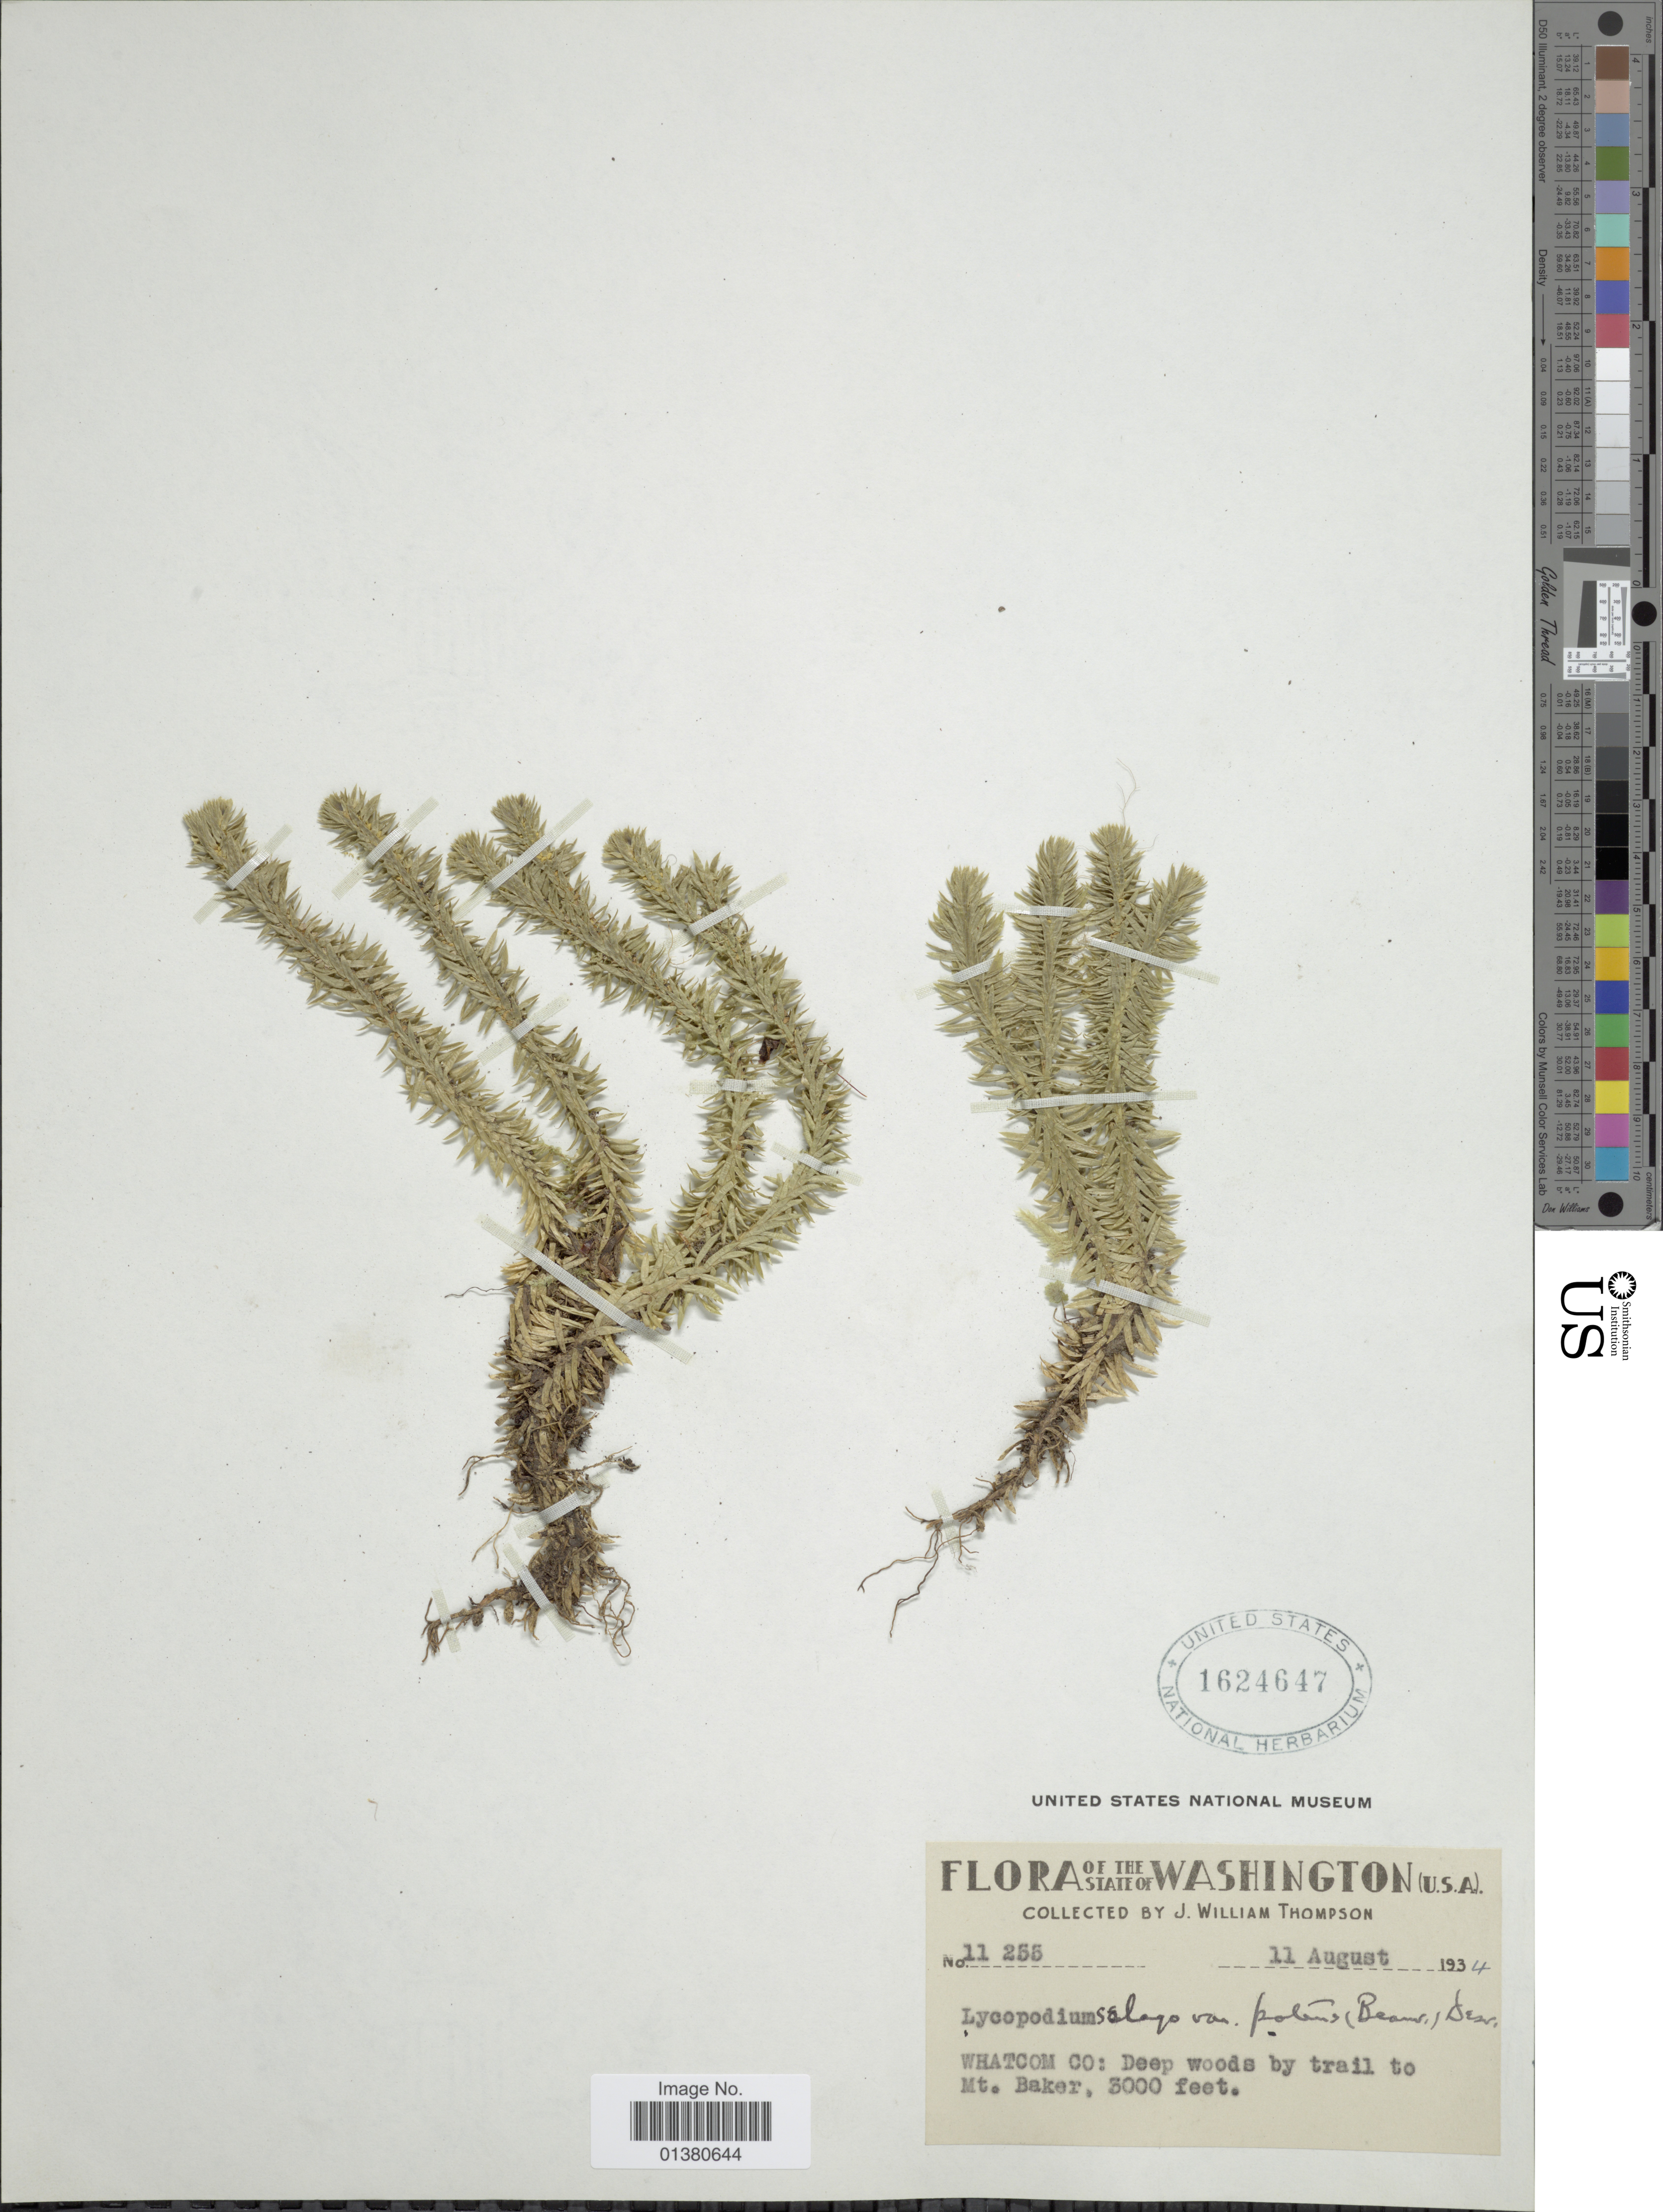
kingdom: Plantae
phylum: Tracheophyta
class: Lycopodiopsida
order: Lycopodiales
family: Lycopodiaceae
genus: Huperzia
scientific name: Huperzia selago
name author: (L.) Bernh. ex Schrank & Mart.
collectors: J. W. Thompson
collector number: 11255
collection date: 1934-08-11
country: United States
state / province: Washington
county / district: Whitman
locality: Whatcom Co: Deep woods by trail to Mt Baker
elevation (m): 914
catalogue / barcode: US 1624547